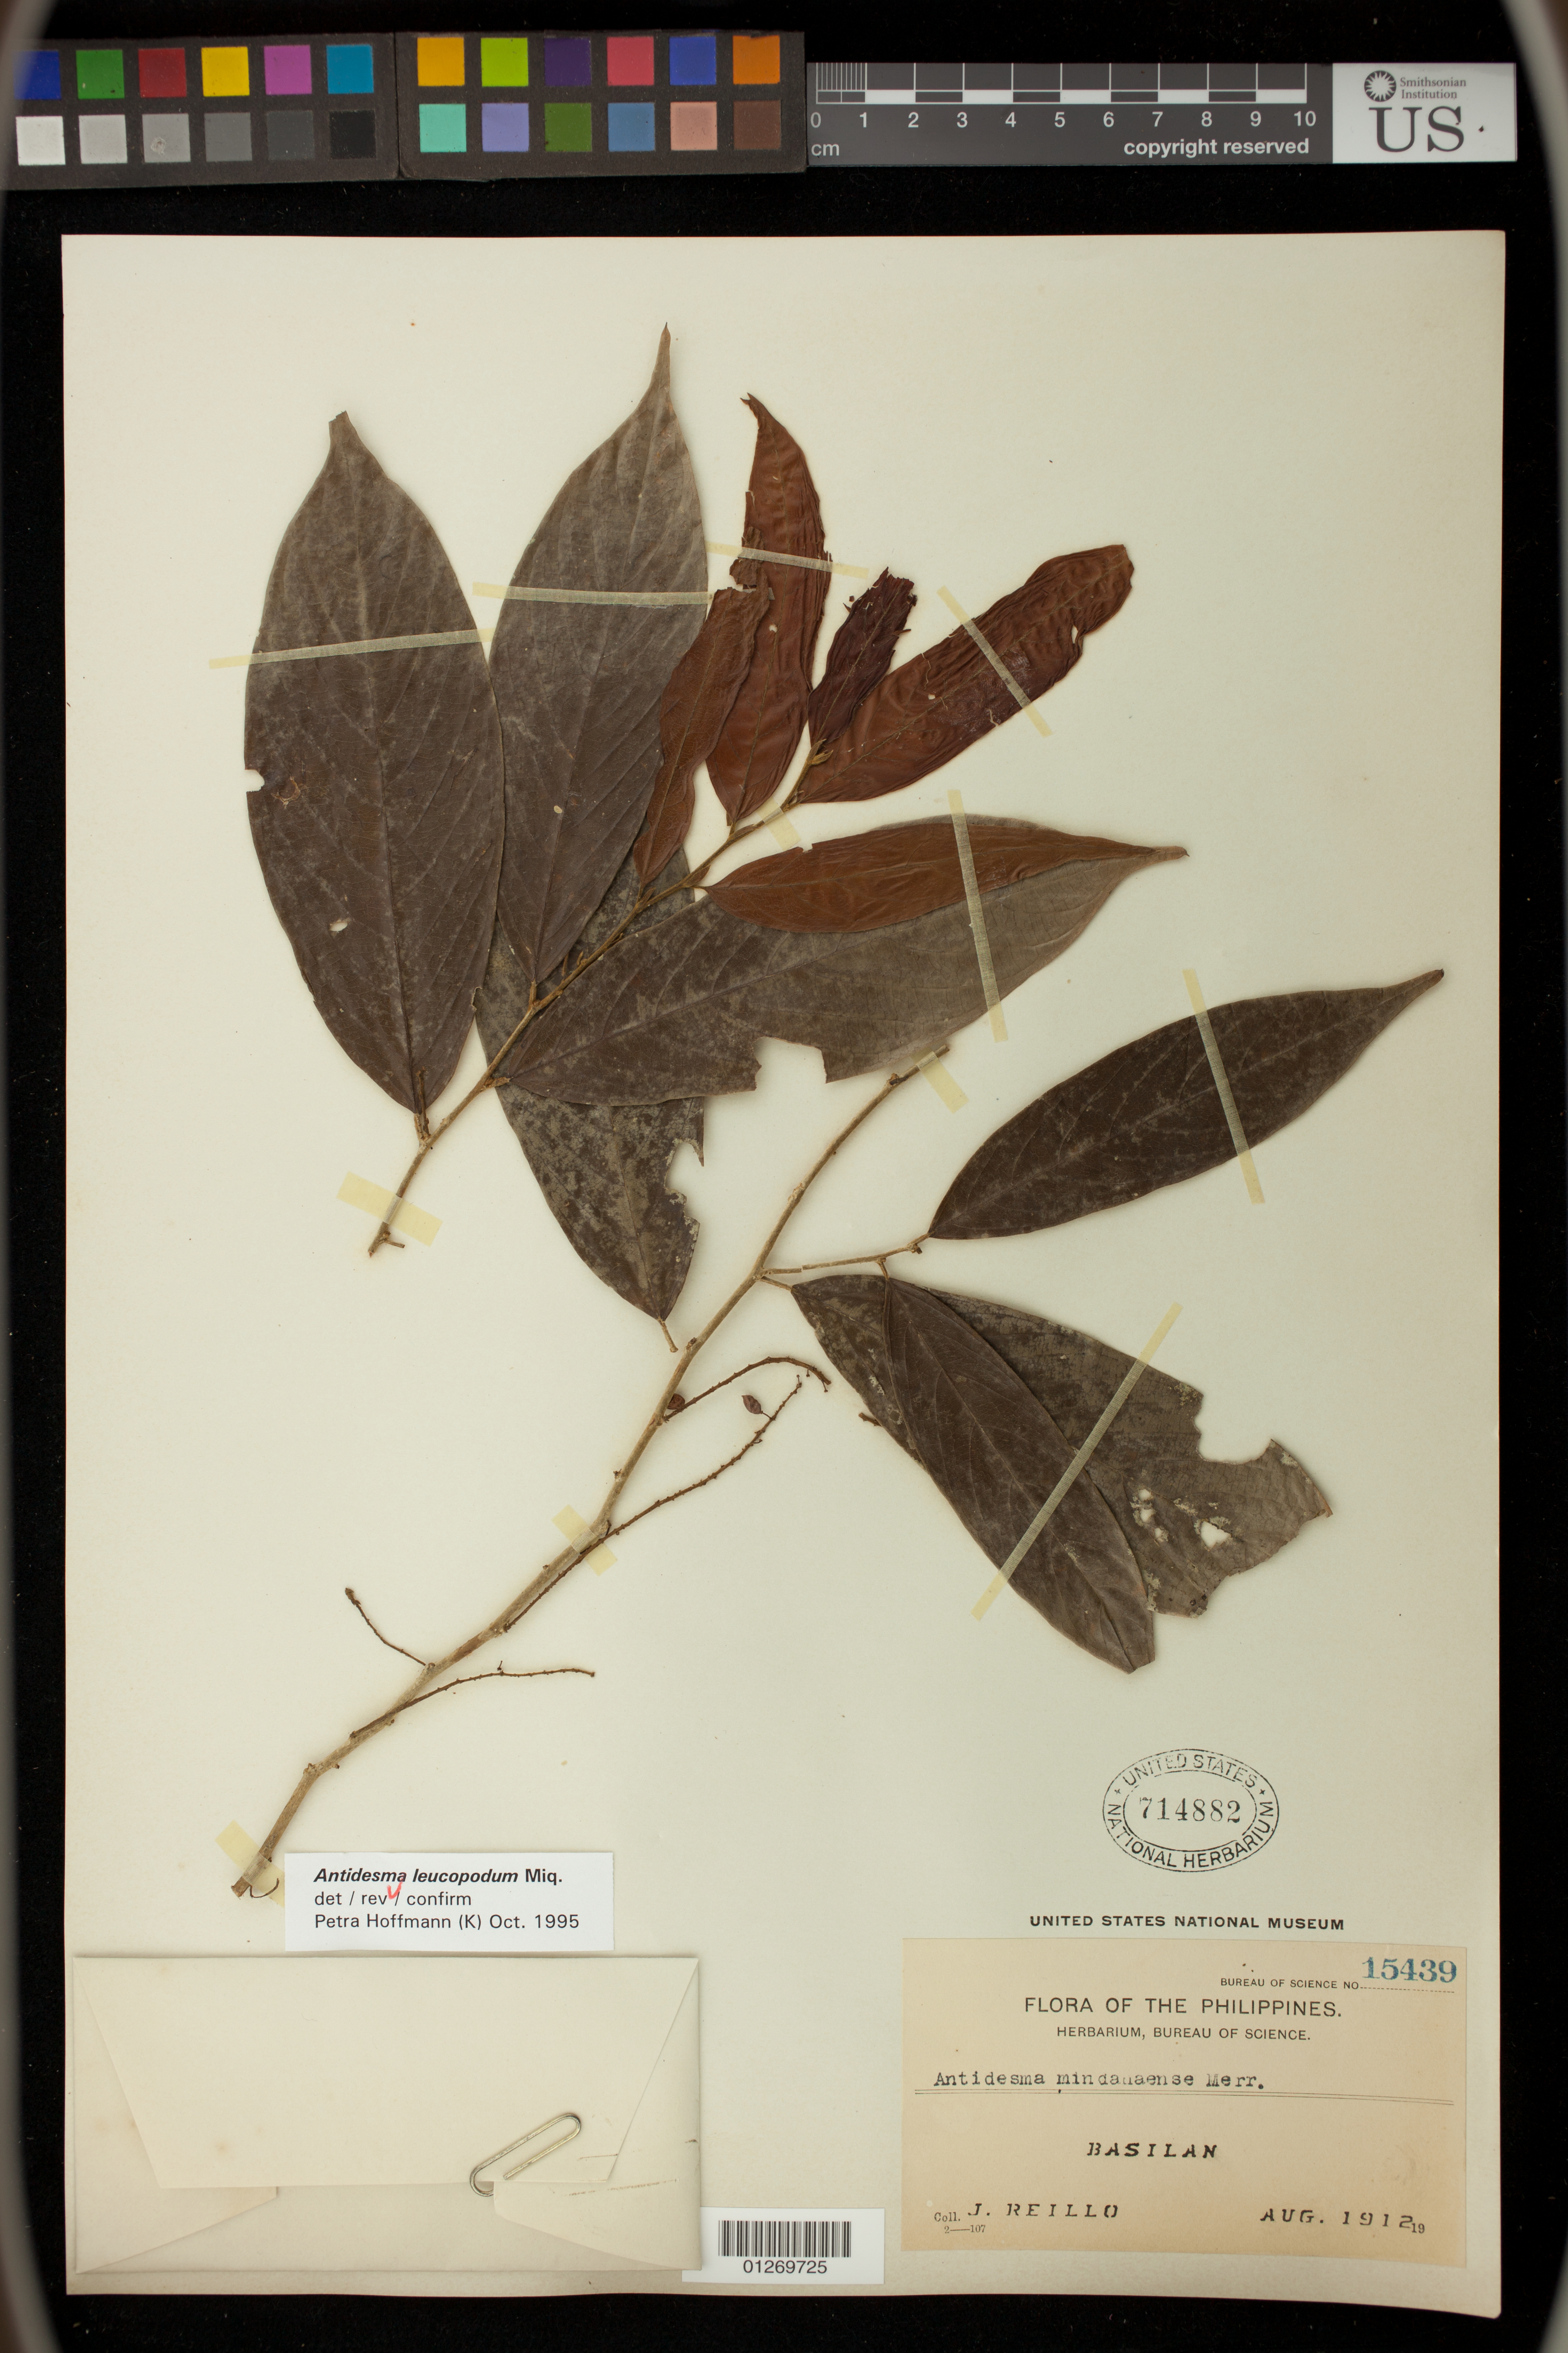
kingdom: Plantae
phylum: Tracheophyta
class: Magnoliopsida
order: Malpighiales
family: Phyllanthaceae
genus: Antidesma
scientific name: Antidesma leucopodum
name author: Miq.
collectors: J. Reillo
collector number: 15439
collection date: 1912-08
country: Philippines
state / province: Muslim Mindanao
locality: Basilan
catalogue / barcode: US 714882